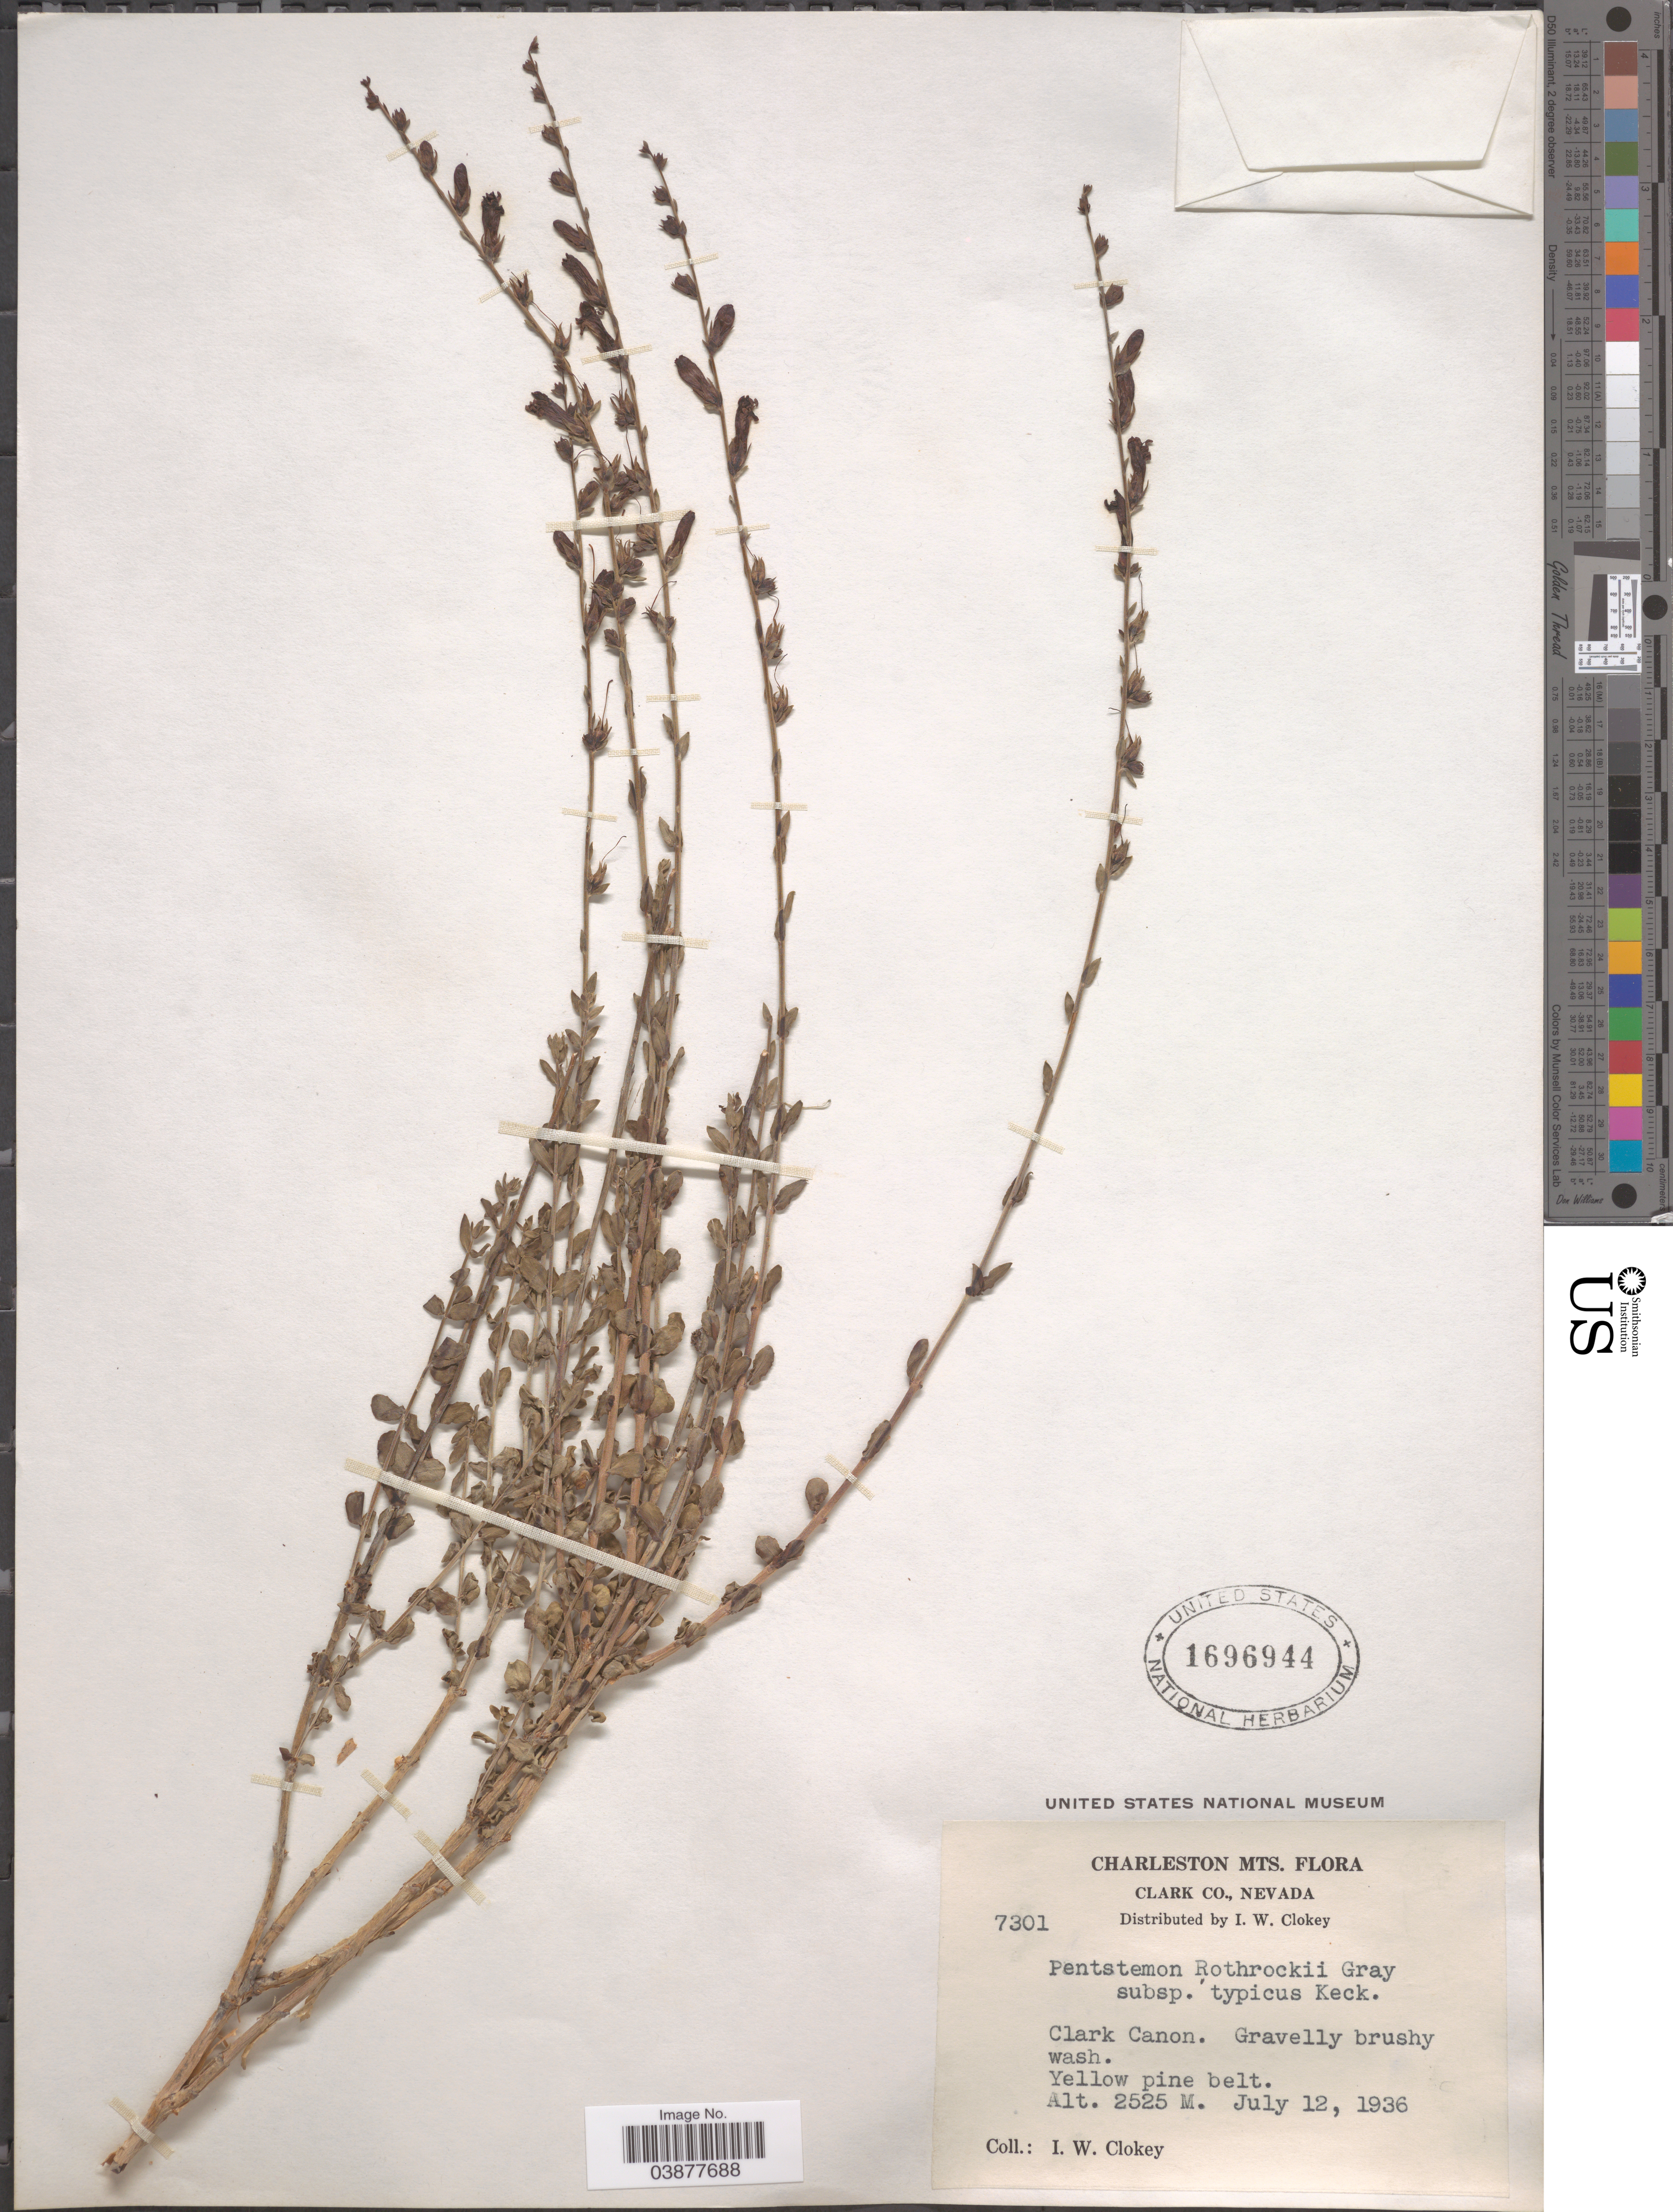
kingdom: Plantae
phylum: Tracheophyta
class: Magnoliopsida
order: Lamiales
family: Plantaginaceae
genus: Penstemon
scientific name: Penstemon rothrockii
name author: A. Gray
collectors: I. W. Clokey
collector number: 7301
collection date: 1936-07-12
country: United States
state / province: Nevada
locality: Charleston Mts. Clark Co. Clark Canon. Yellow pine belt.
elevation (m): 2525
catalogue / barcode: US 1696944